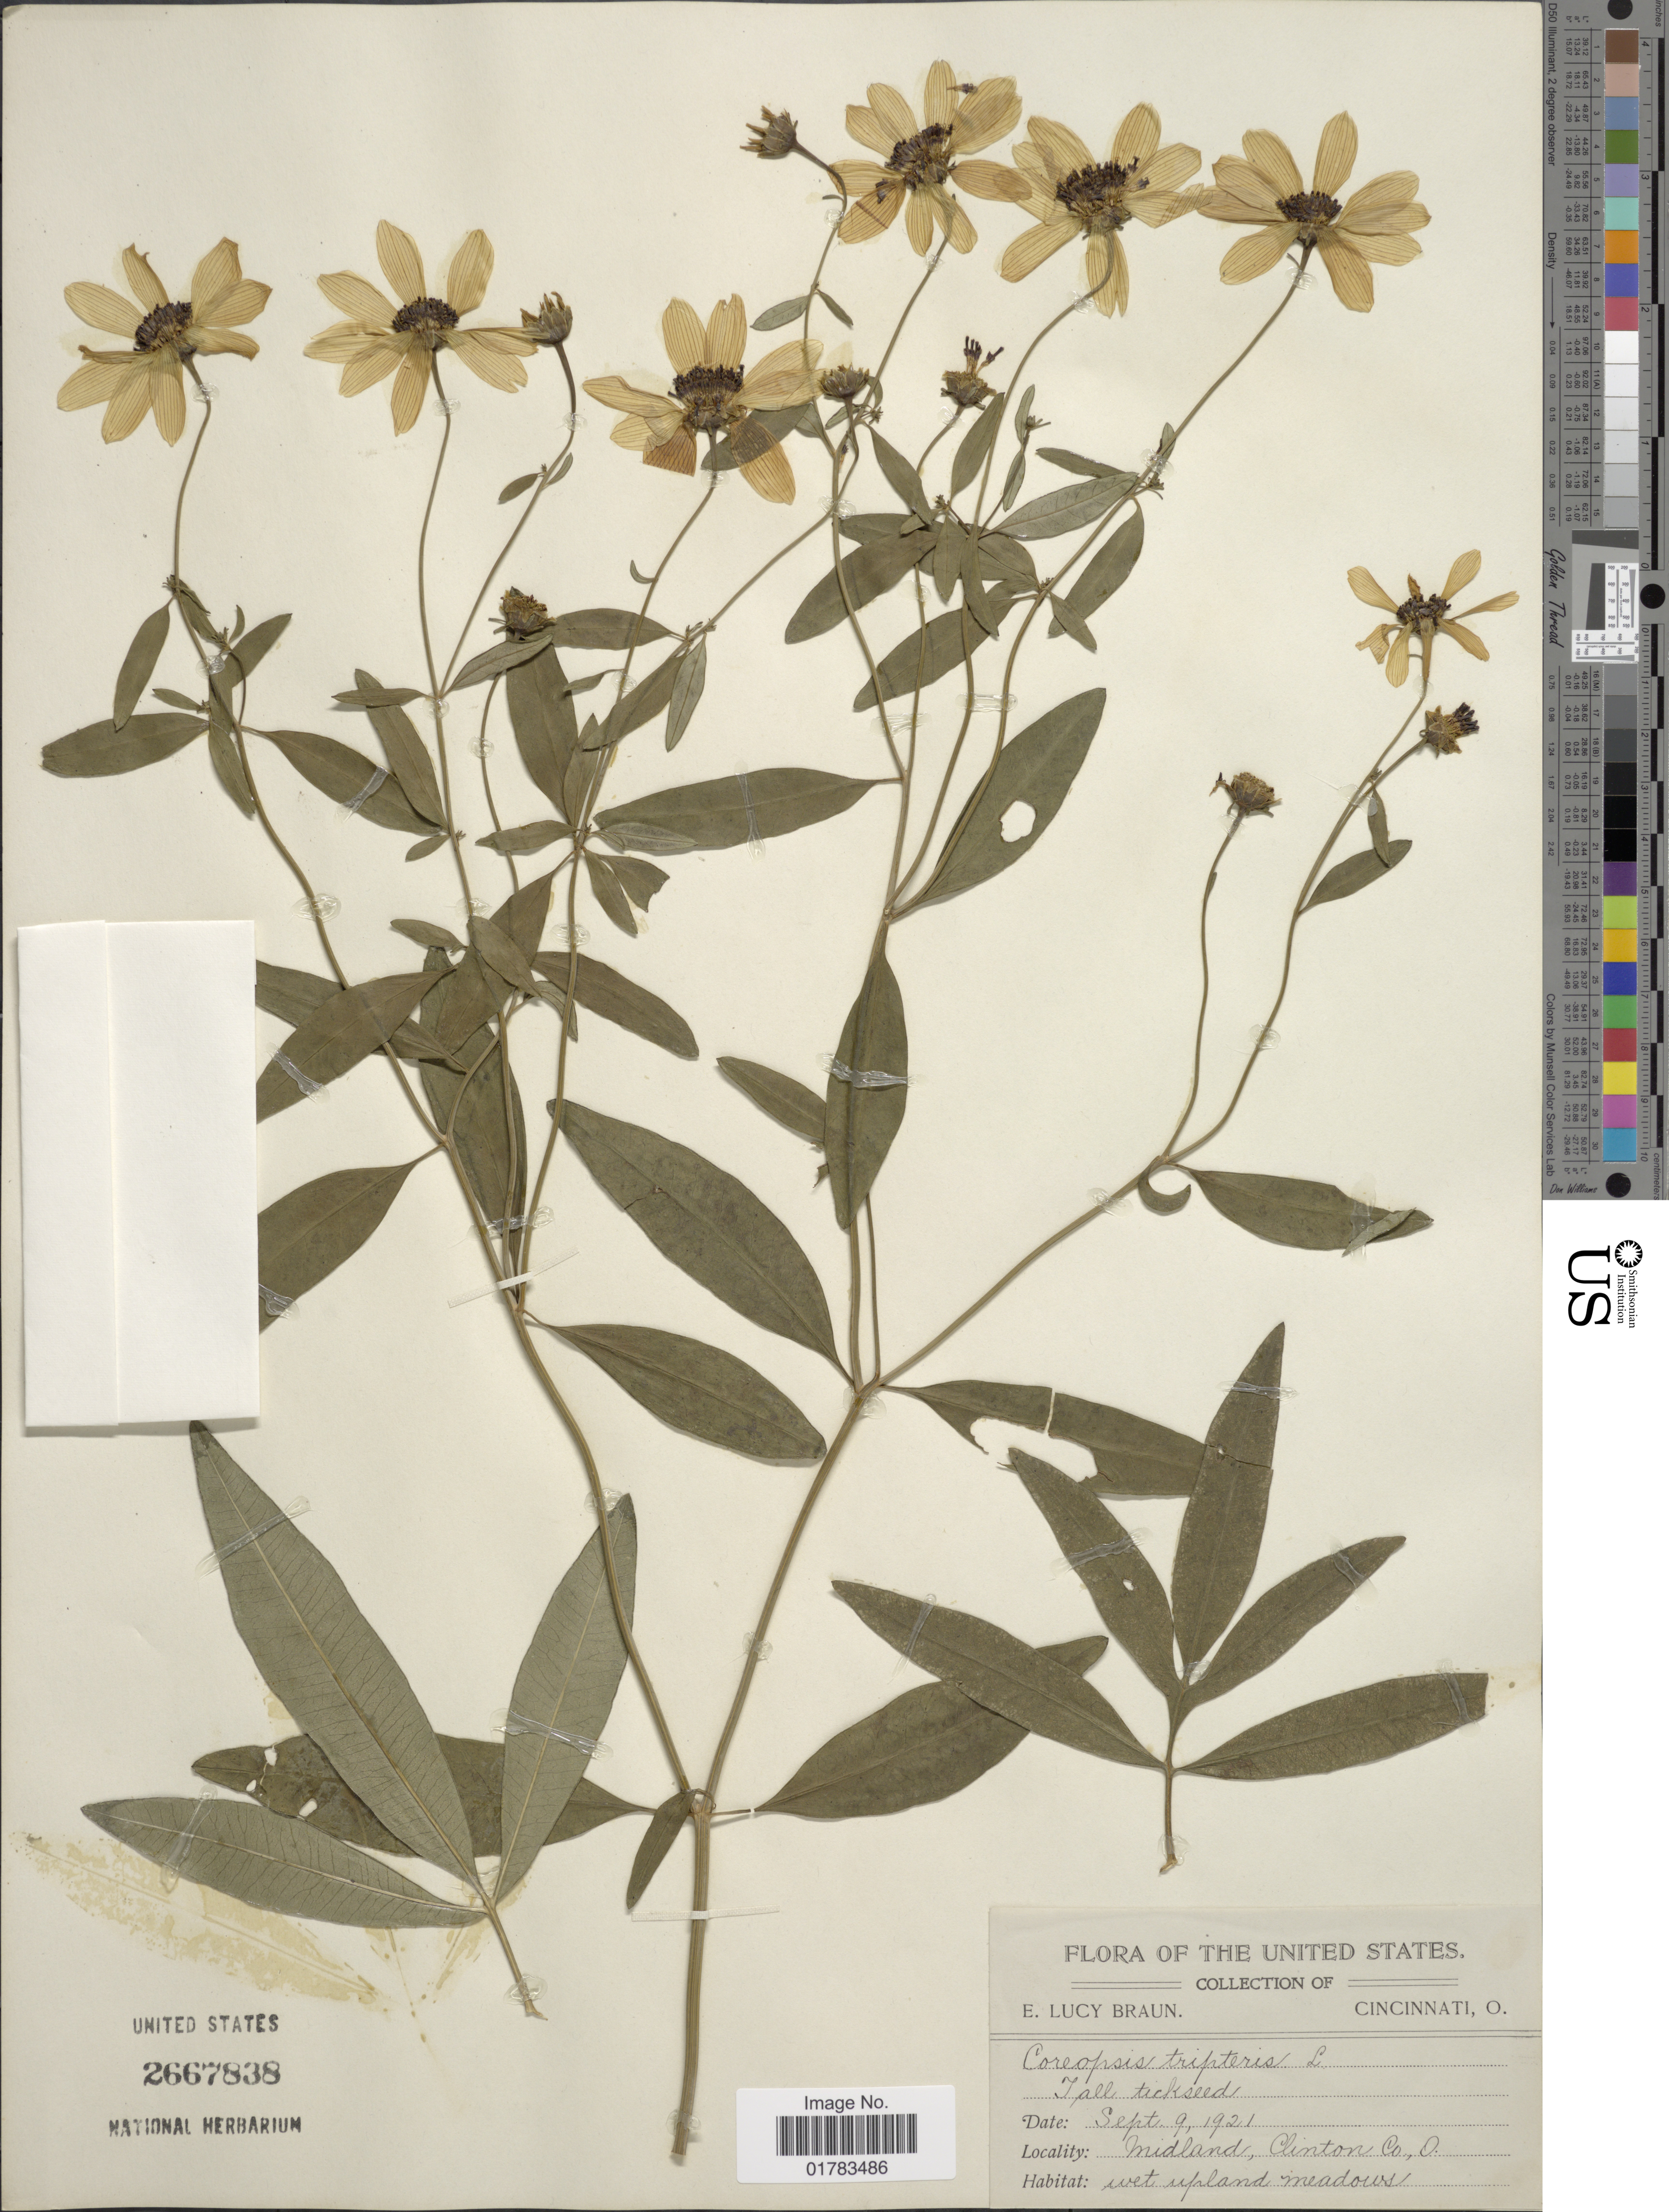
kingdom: Plantae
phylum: Tracheophyta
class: Magnoliopsida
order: Asterales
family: Asteraceae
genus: Coreopsis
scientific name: Coreopsis tripteris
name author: L.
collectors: E. L. Braun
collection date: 1921-09-09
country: United States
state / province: Ohio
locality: Midland, Clinton, O.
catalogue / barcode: US 2667838